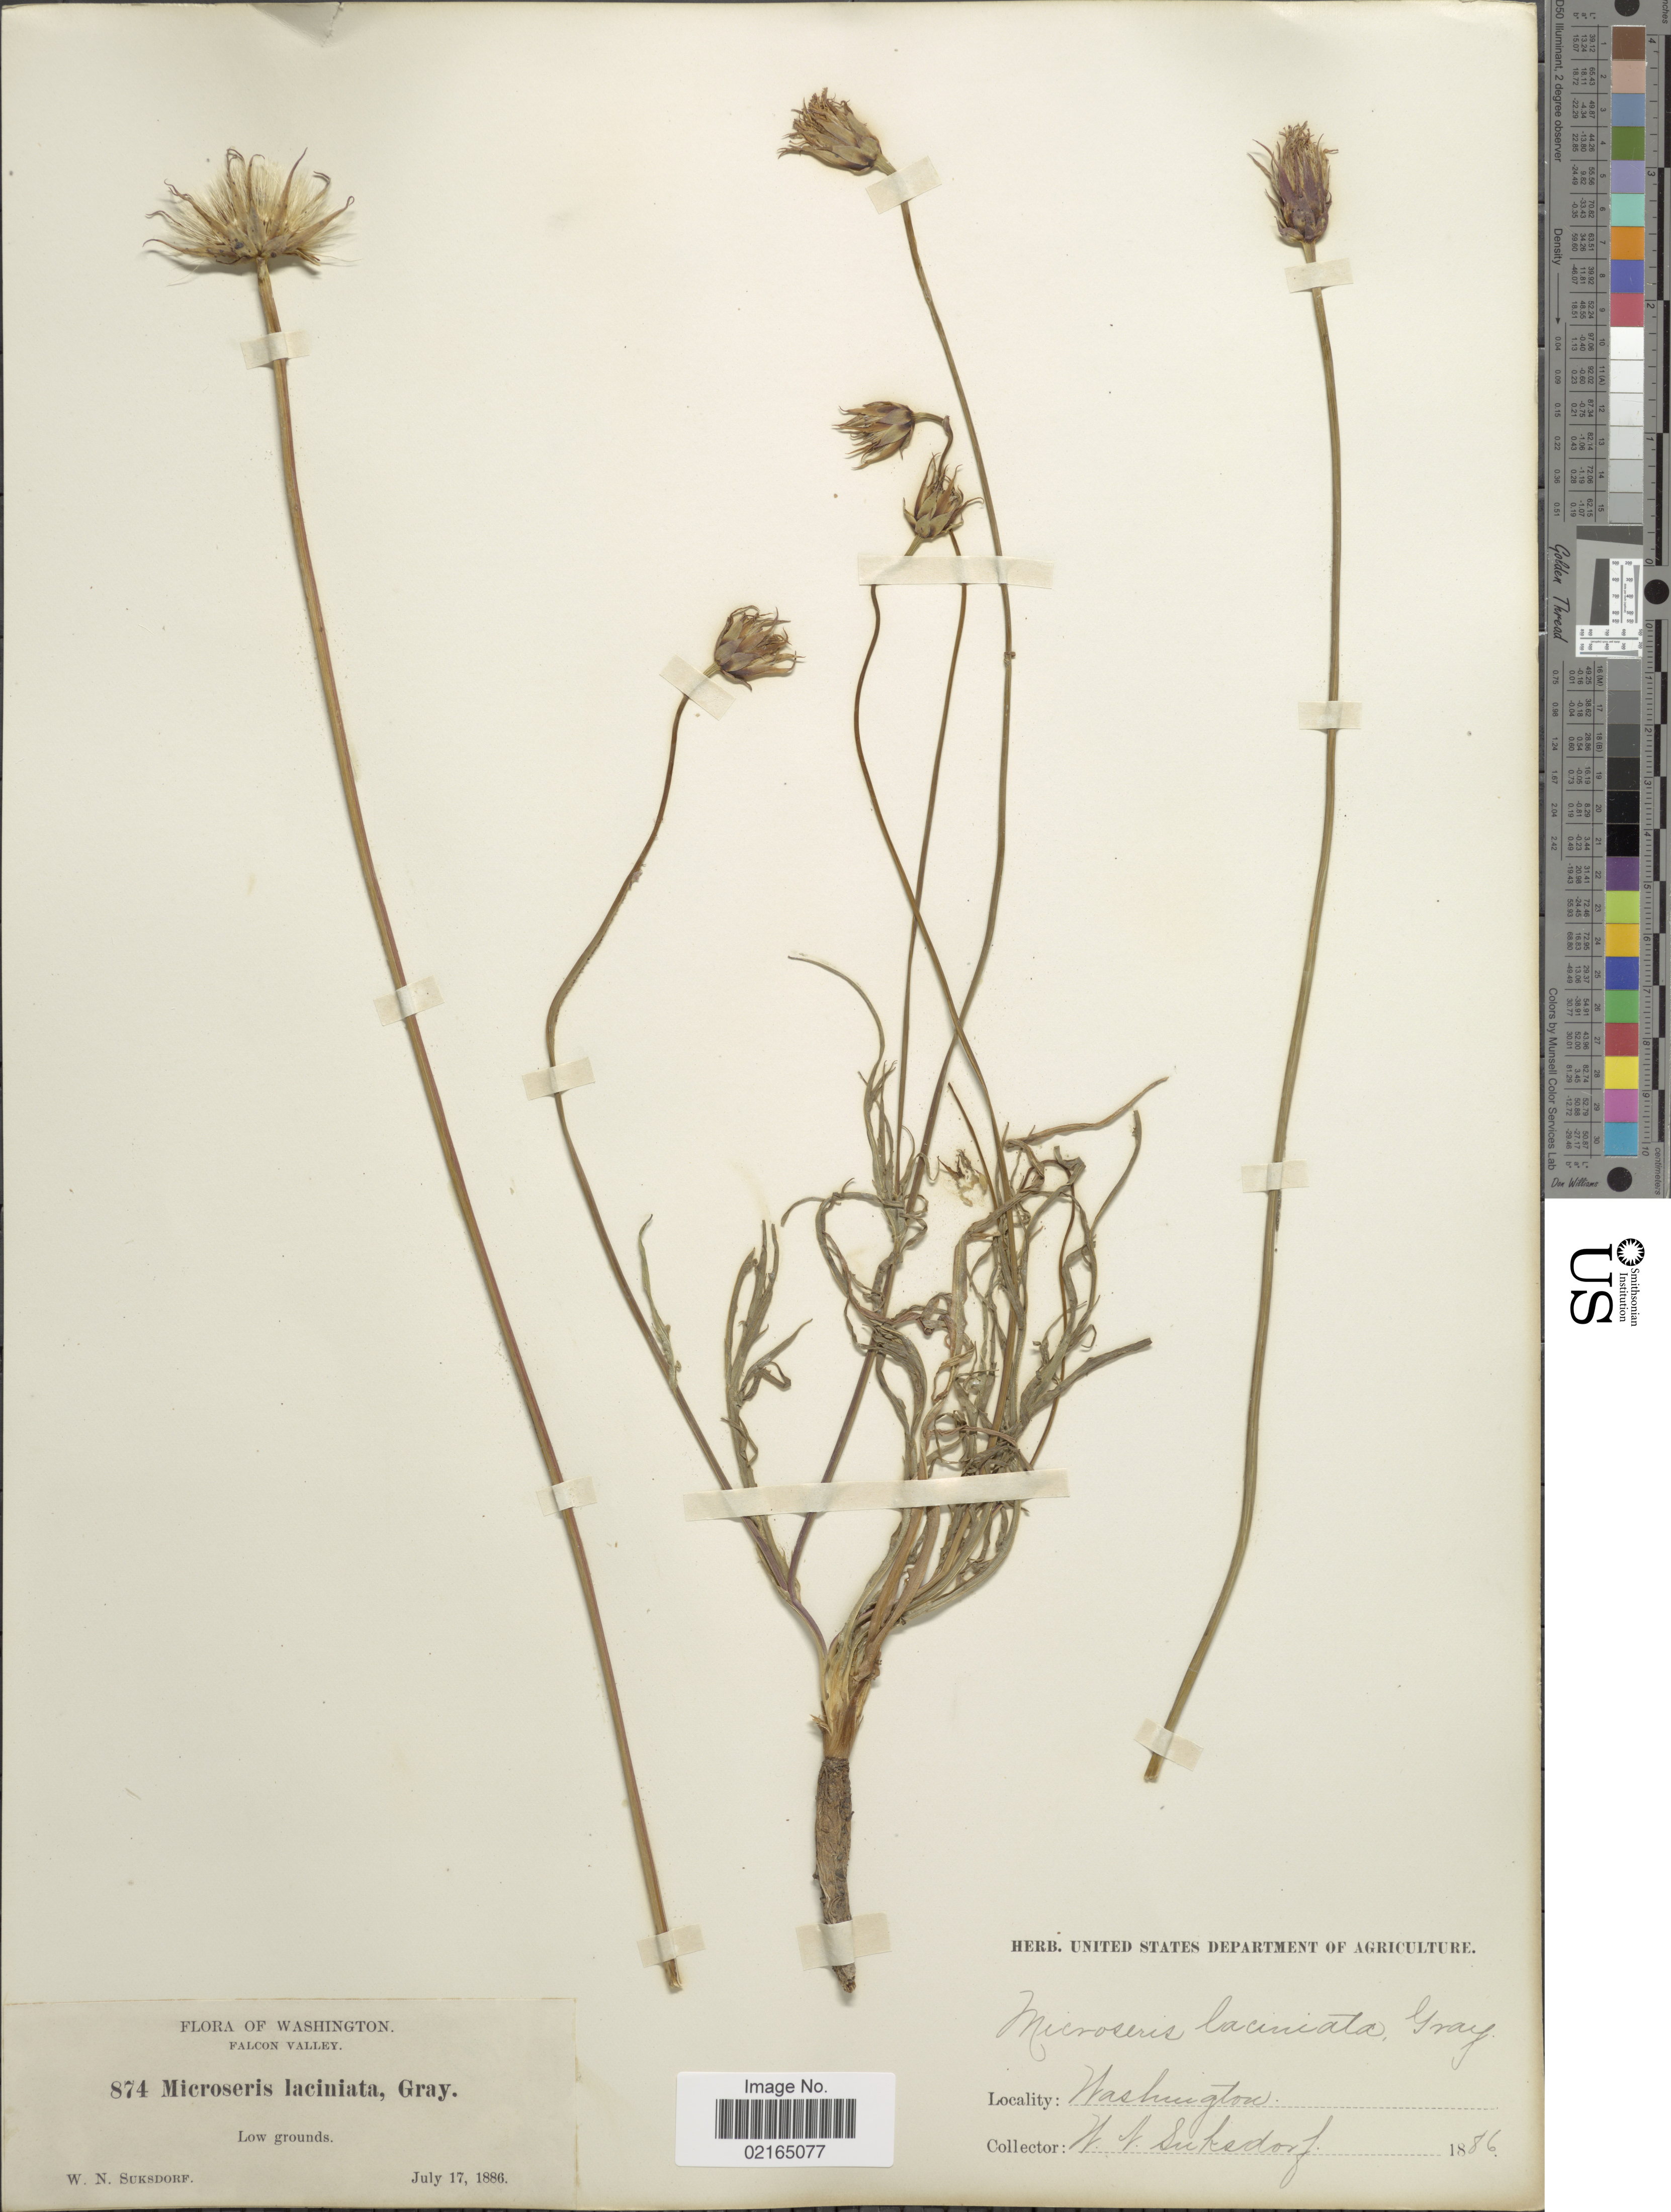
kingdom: Plantae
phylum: Tracheophyta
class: Magnoliopsida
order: Asterales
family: Asteraceae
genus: Microseris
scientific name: Microseris laciniata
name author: (Hook.) Sch. Bip.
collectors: W. N. Suksdorf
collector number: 874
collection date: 1886-07-17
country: United States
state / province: Washington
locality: Falcon Valley, low grounds.